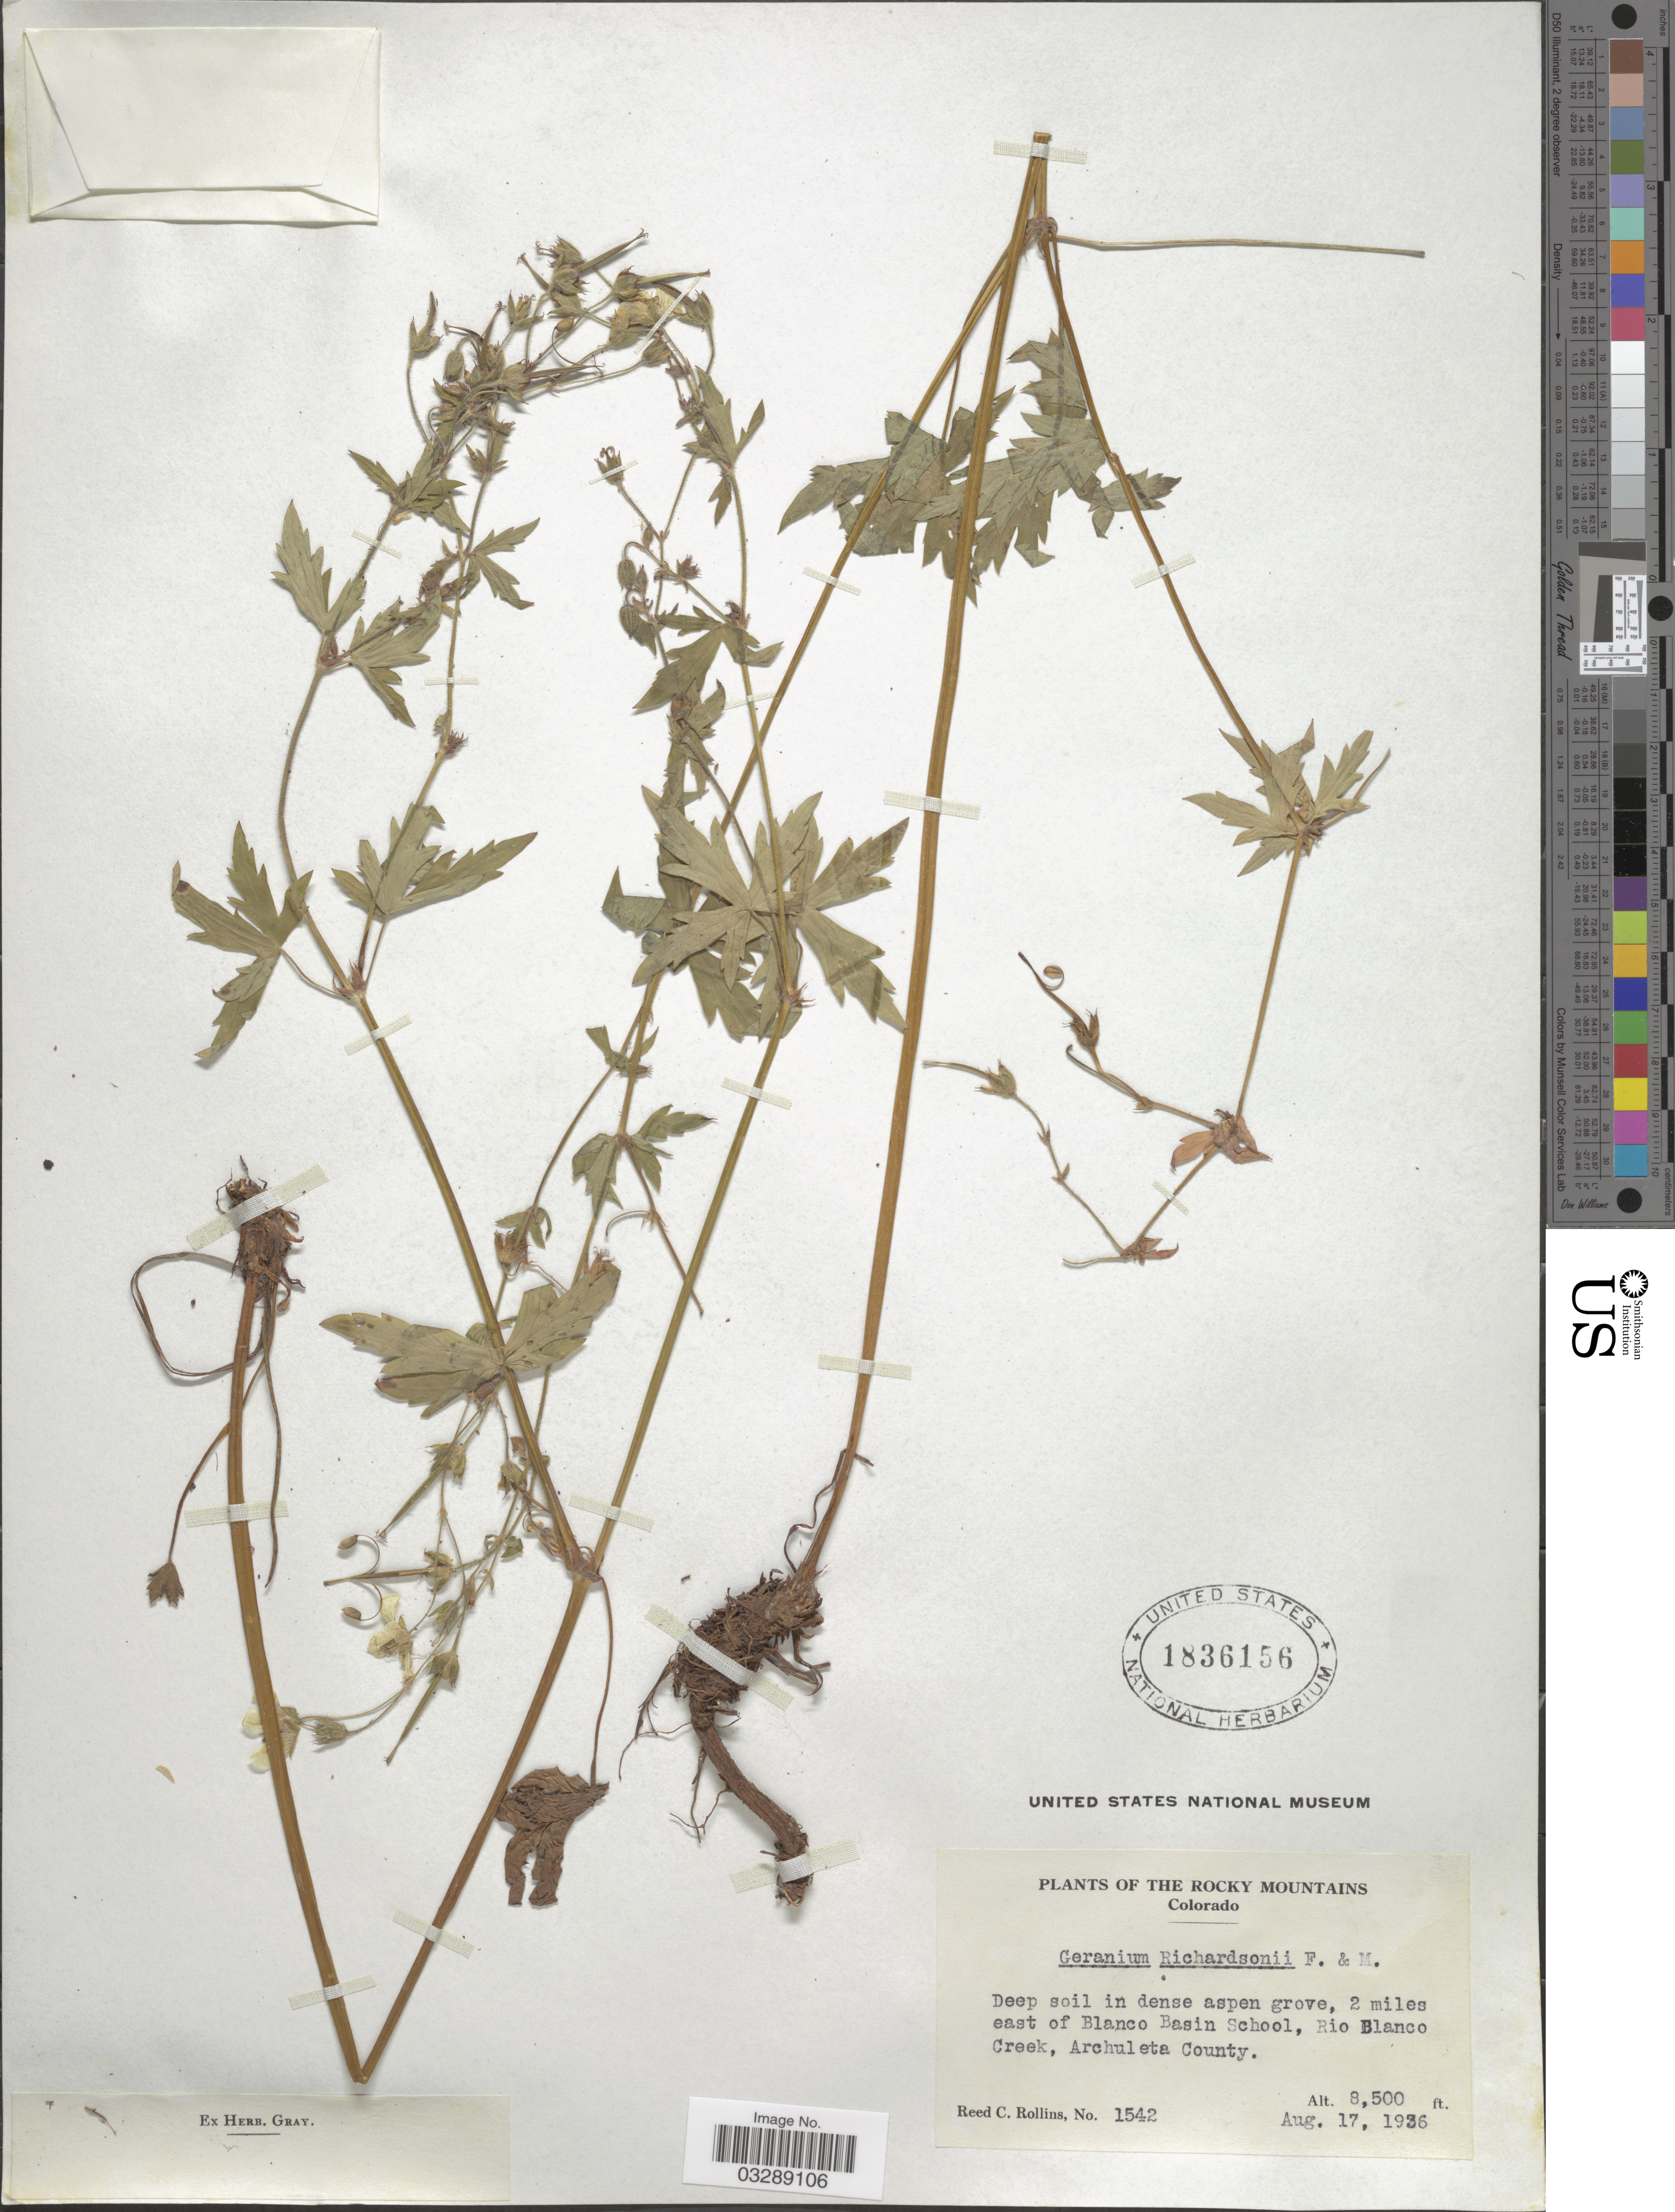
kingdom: Plantae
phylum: Tracheophyta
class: Magnoliopsida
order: Geraniales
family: Geraniaceae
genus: Geranium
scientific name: Geranium richardsonii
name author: Fisch. & Trautv.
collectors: R. C. Rollins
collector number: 1542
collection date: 1936-08-17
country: United States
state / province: Colorado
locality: The Rocky Mountains. 2 miles east of Blanco Basin School, Rio Blanco Creek, Archuleta County.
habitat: deep soil in dense aspen grove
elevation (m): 2591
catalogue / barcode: US 1836156